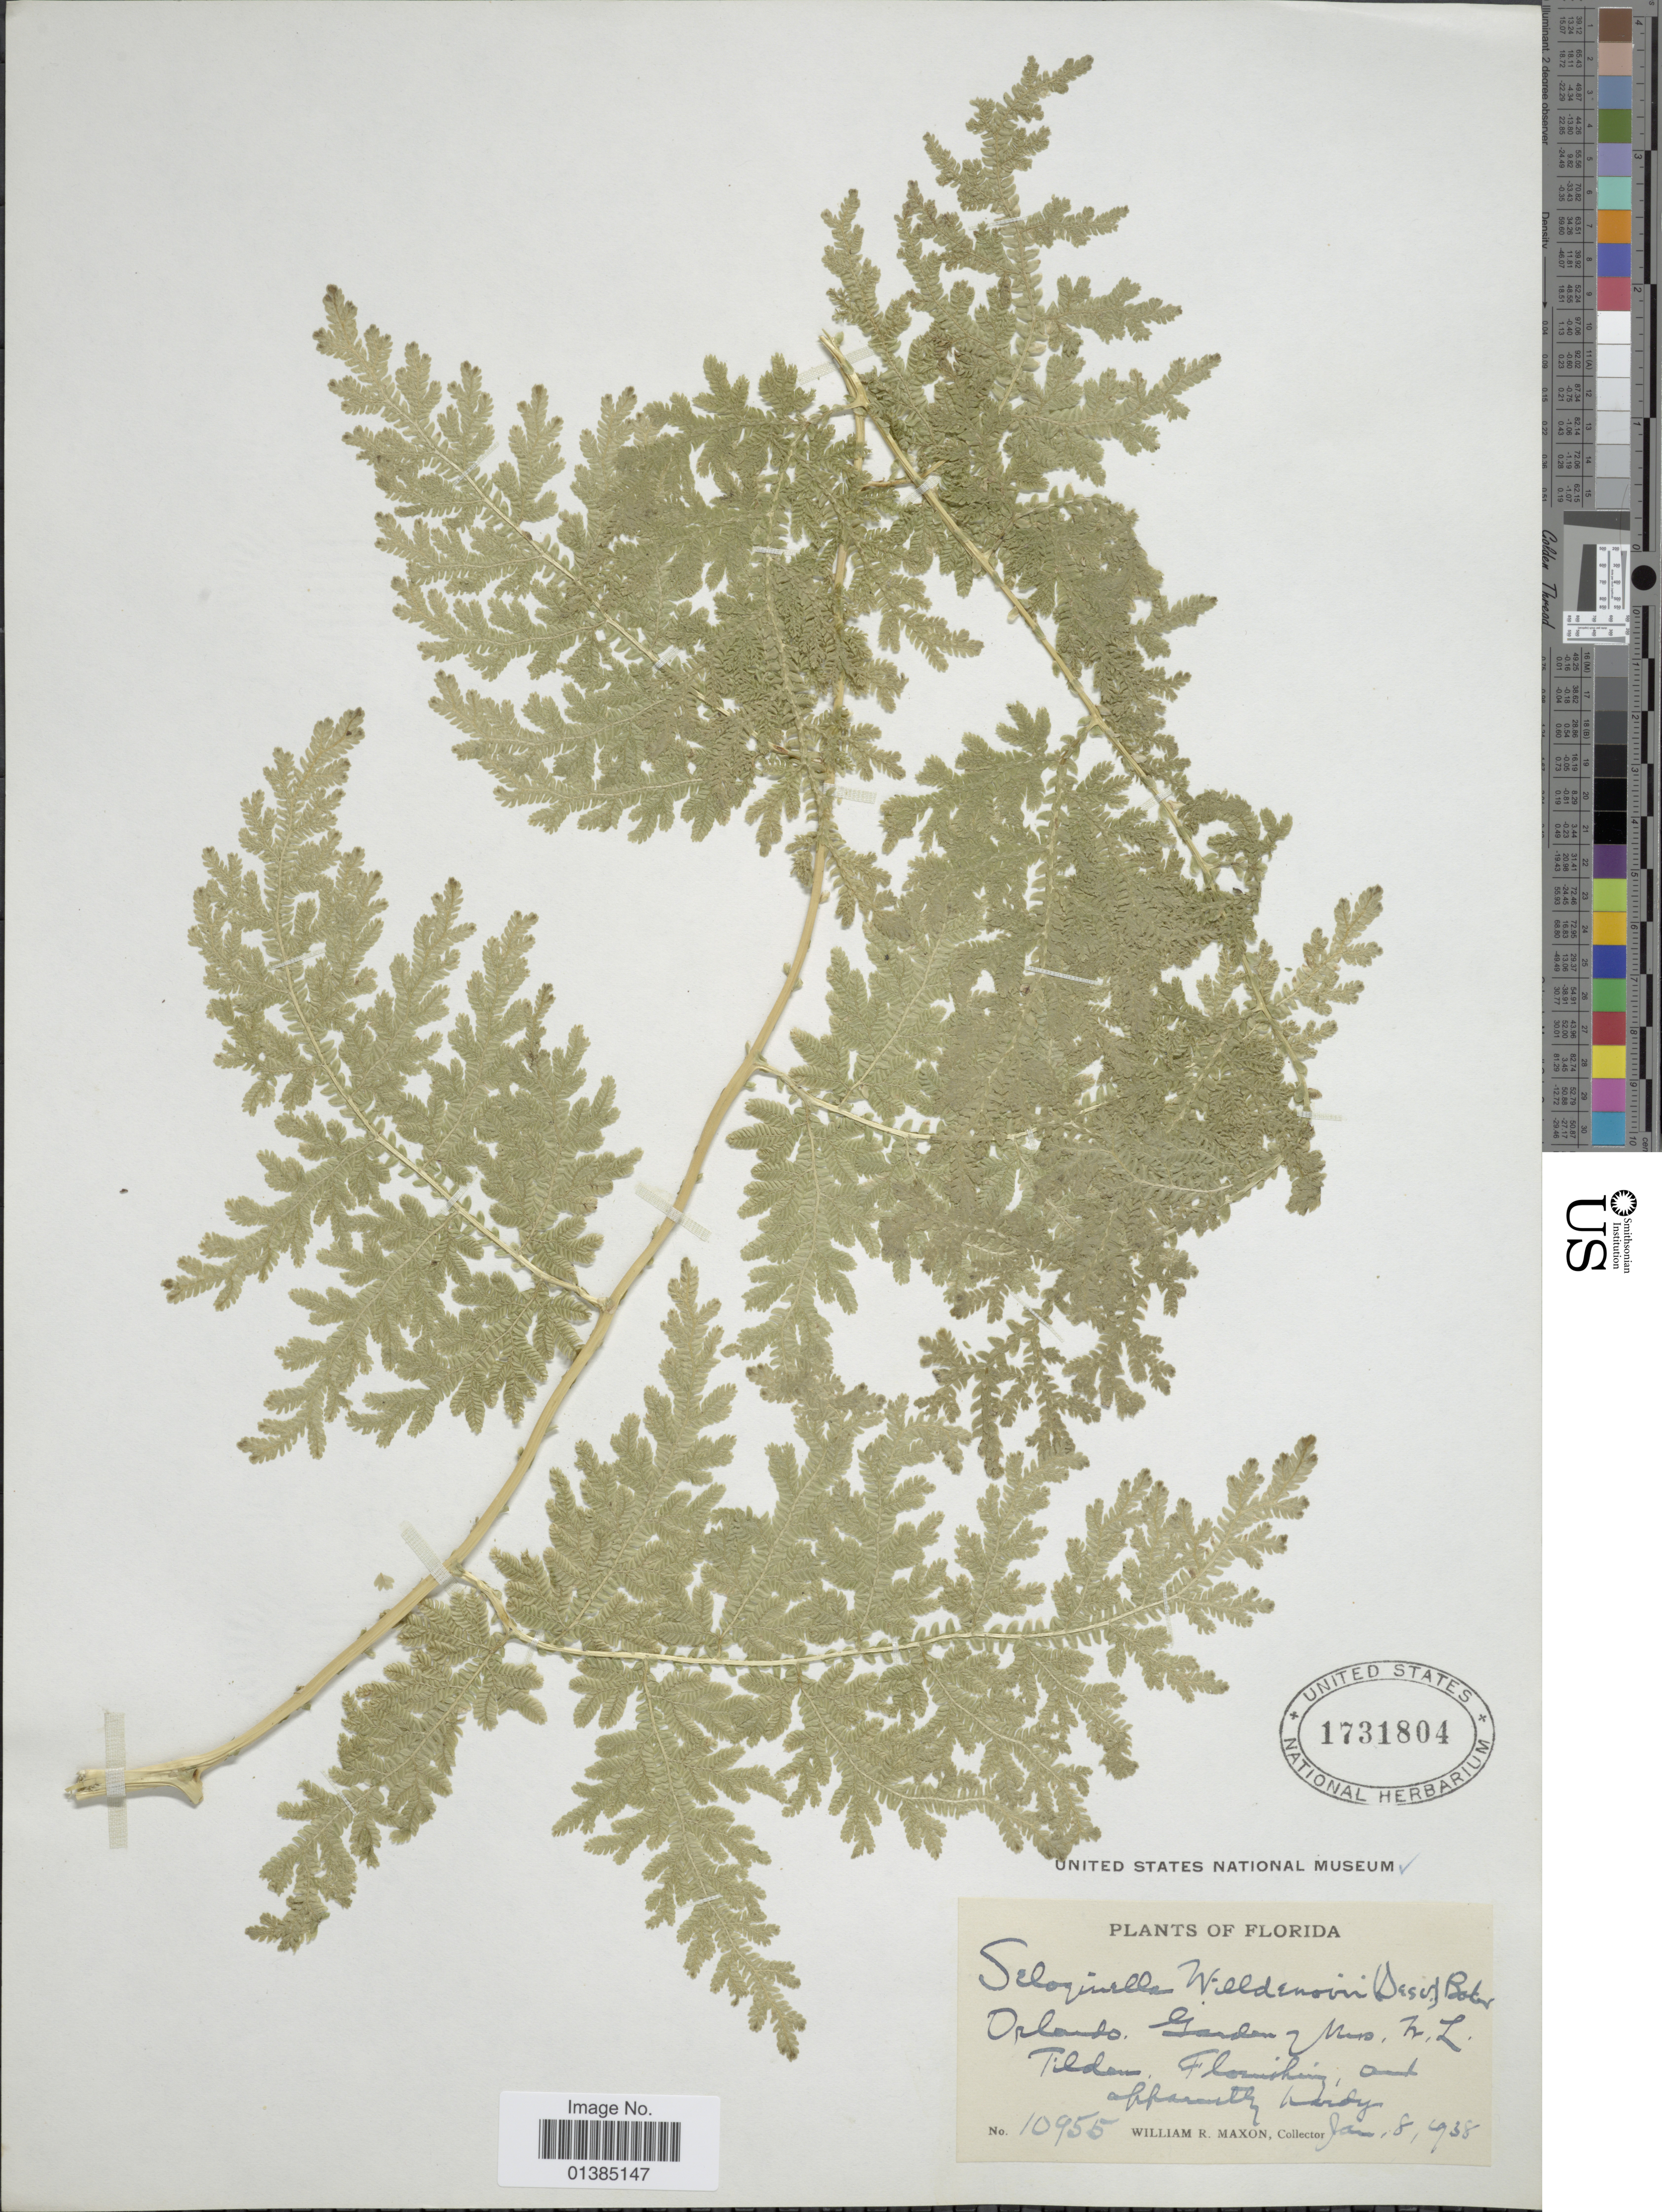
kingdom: Plantae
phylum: Tracheophyta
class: Lycopodiopsida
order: Selaginellales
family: Selaginellaceae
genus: Selaginella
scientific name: Selaginella willdenowii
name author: (Desv. ex Poir.) Baker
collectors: W. R. Maxon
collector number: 10955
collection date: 1938-01-08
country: United States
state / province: Florida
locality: Orlando Garden y Nurs. N.Z. Tildem.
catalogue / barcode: US 1731804